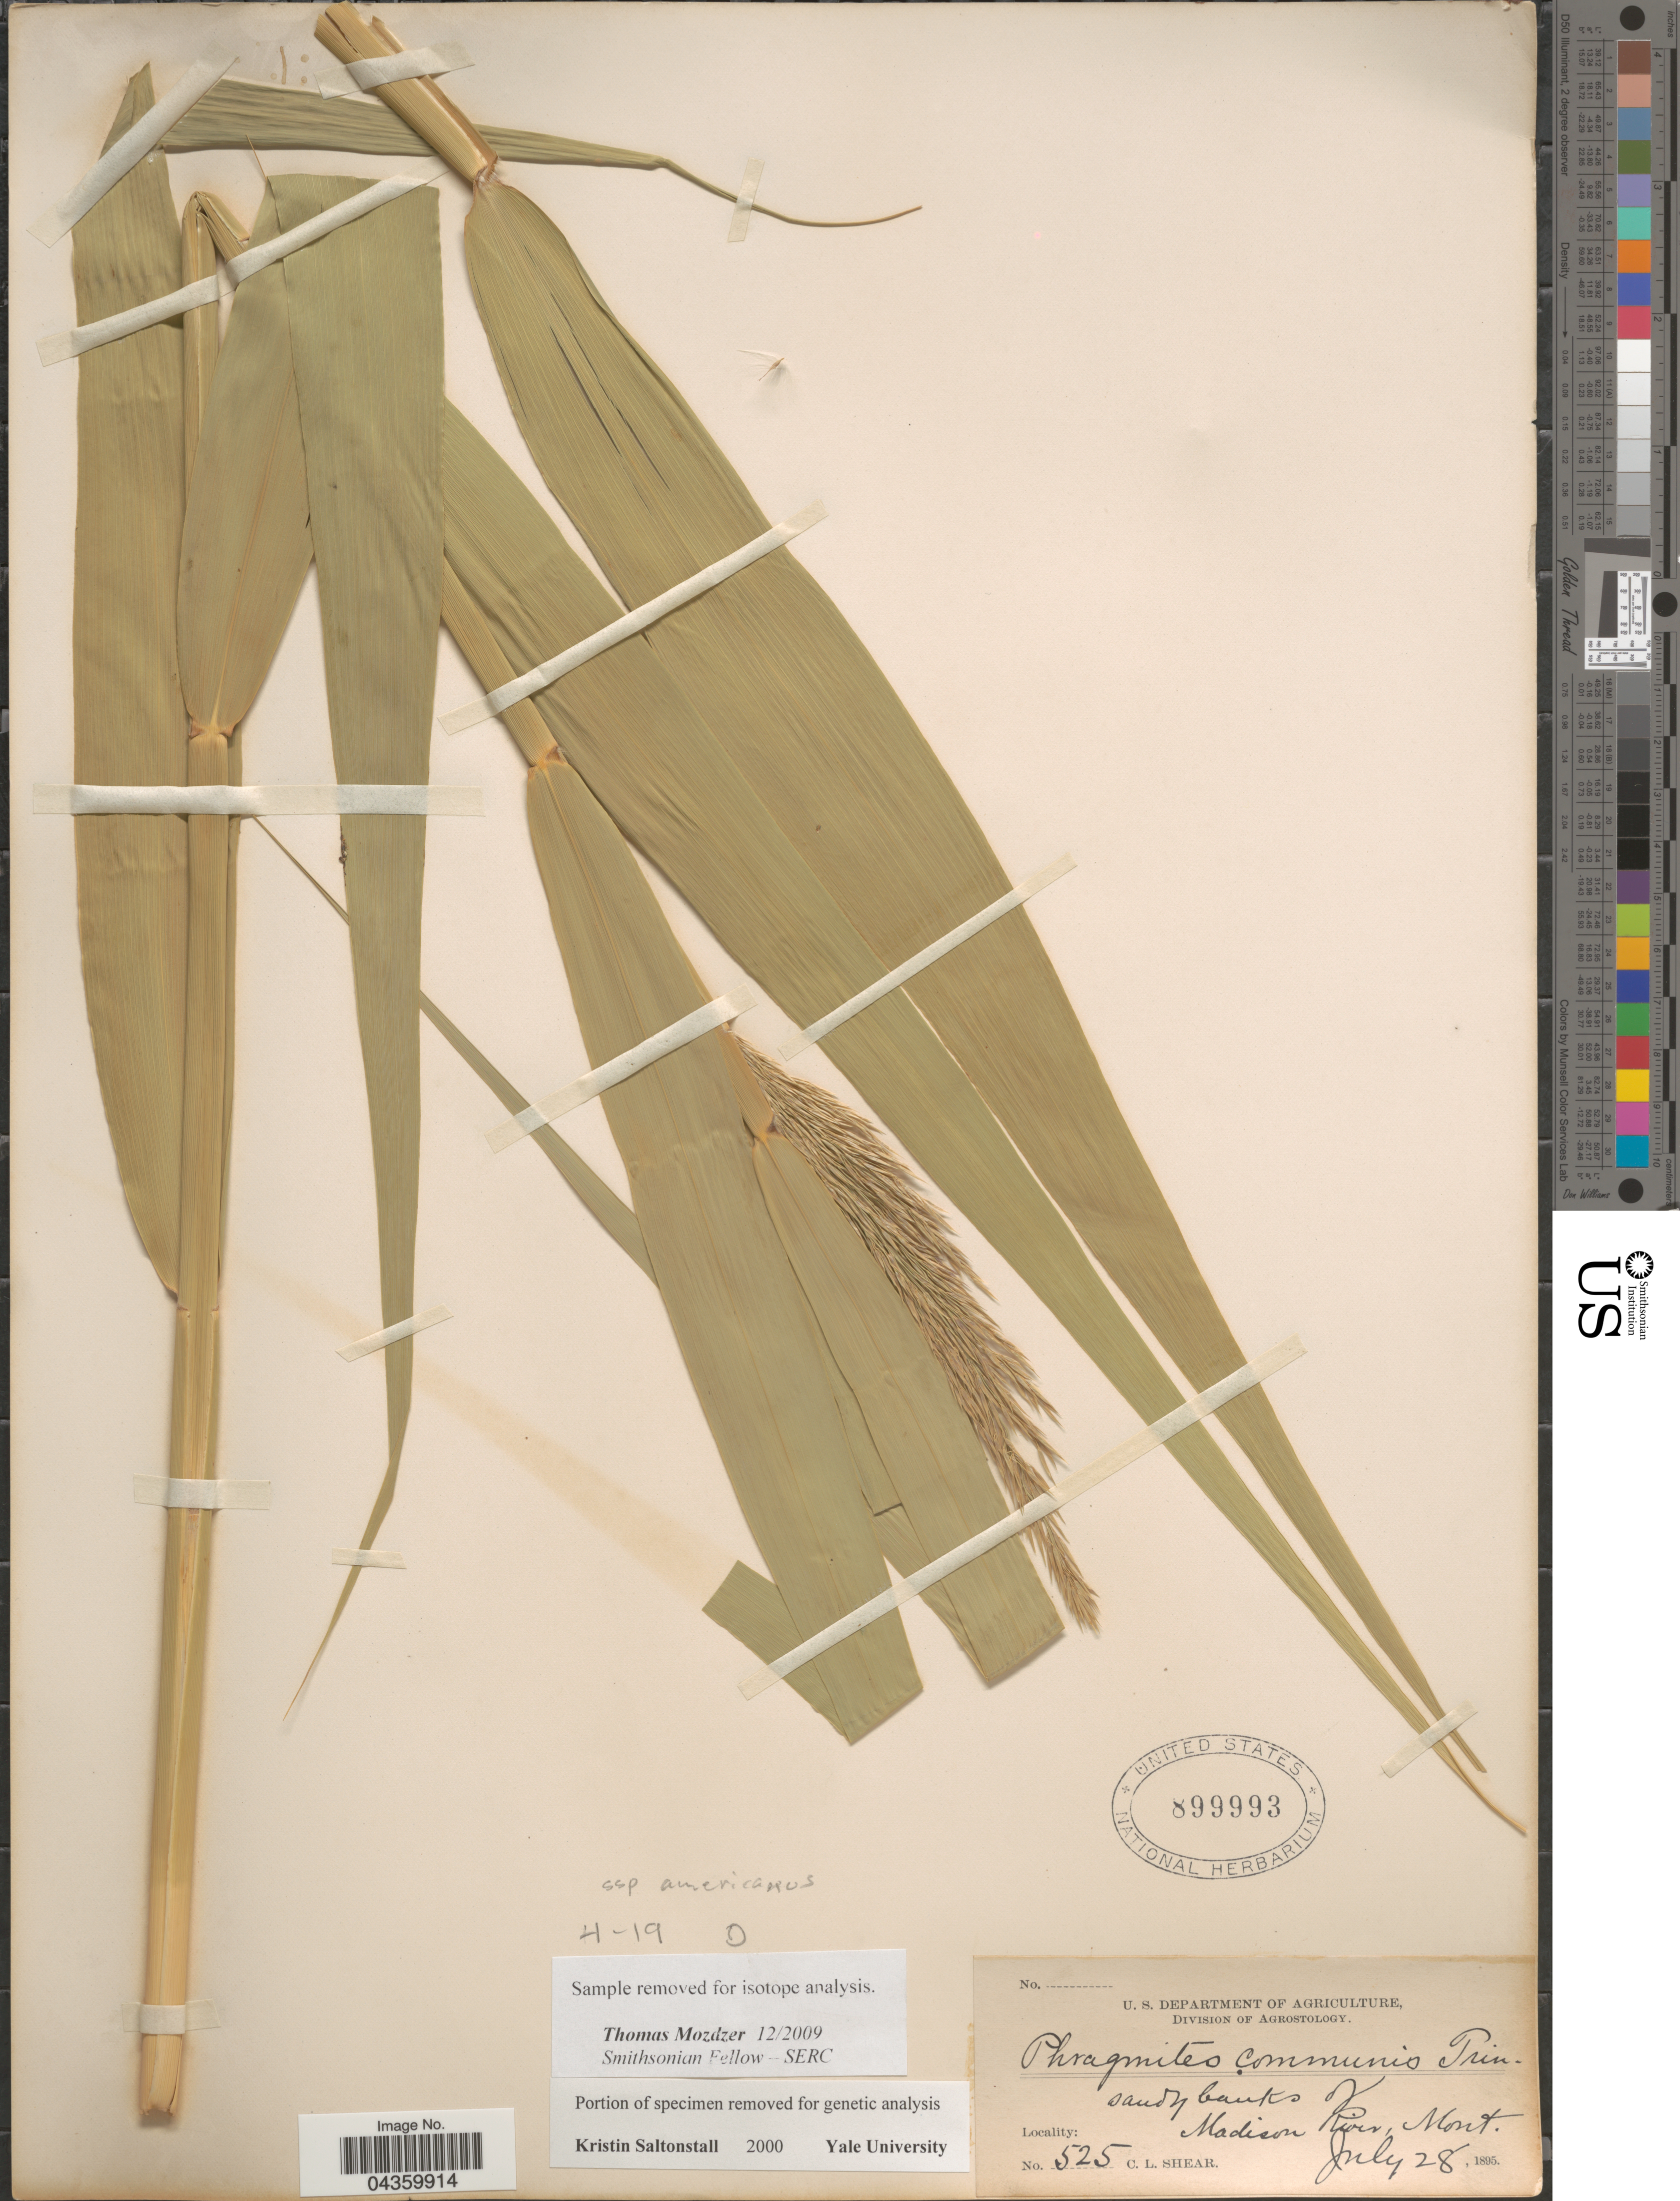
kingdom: Plantae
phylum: Tracheophyta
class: Liliopsida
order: Poales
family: Poaceae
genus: Phragmites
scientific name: Phragmites australis subsp. americanus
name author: Saltonstall & et al.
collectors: C. L. Shear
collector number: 525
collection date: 1895-07-28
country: United States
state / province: Montana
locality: Sandy banks of Madison River.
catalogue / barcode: US 899993